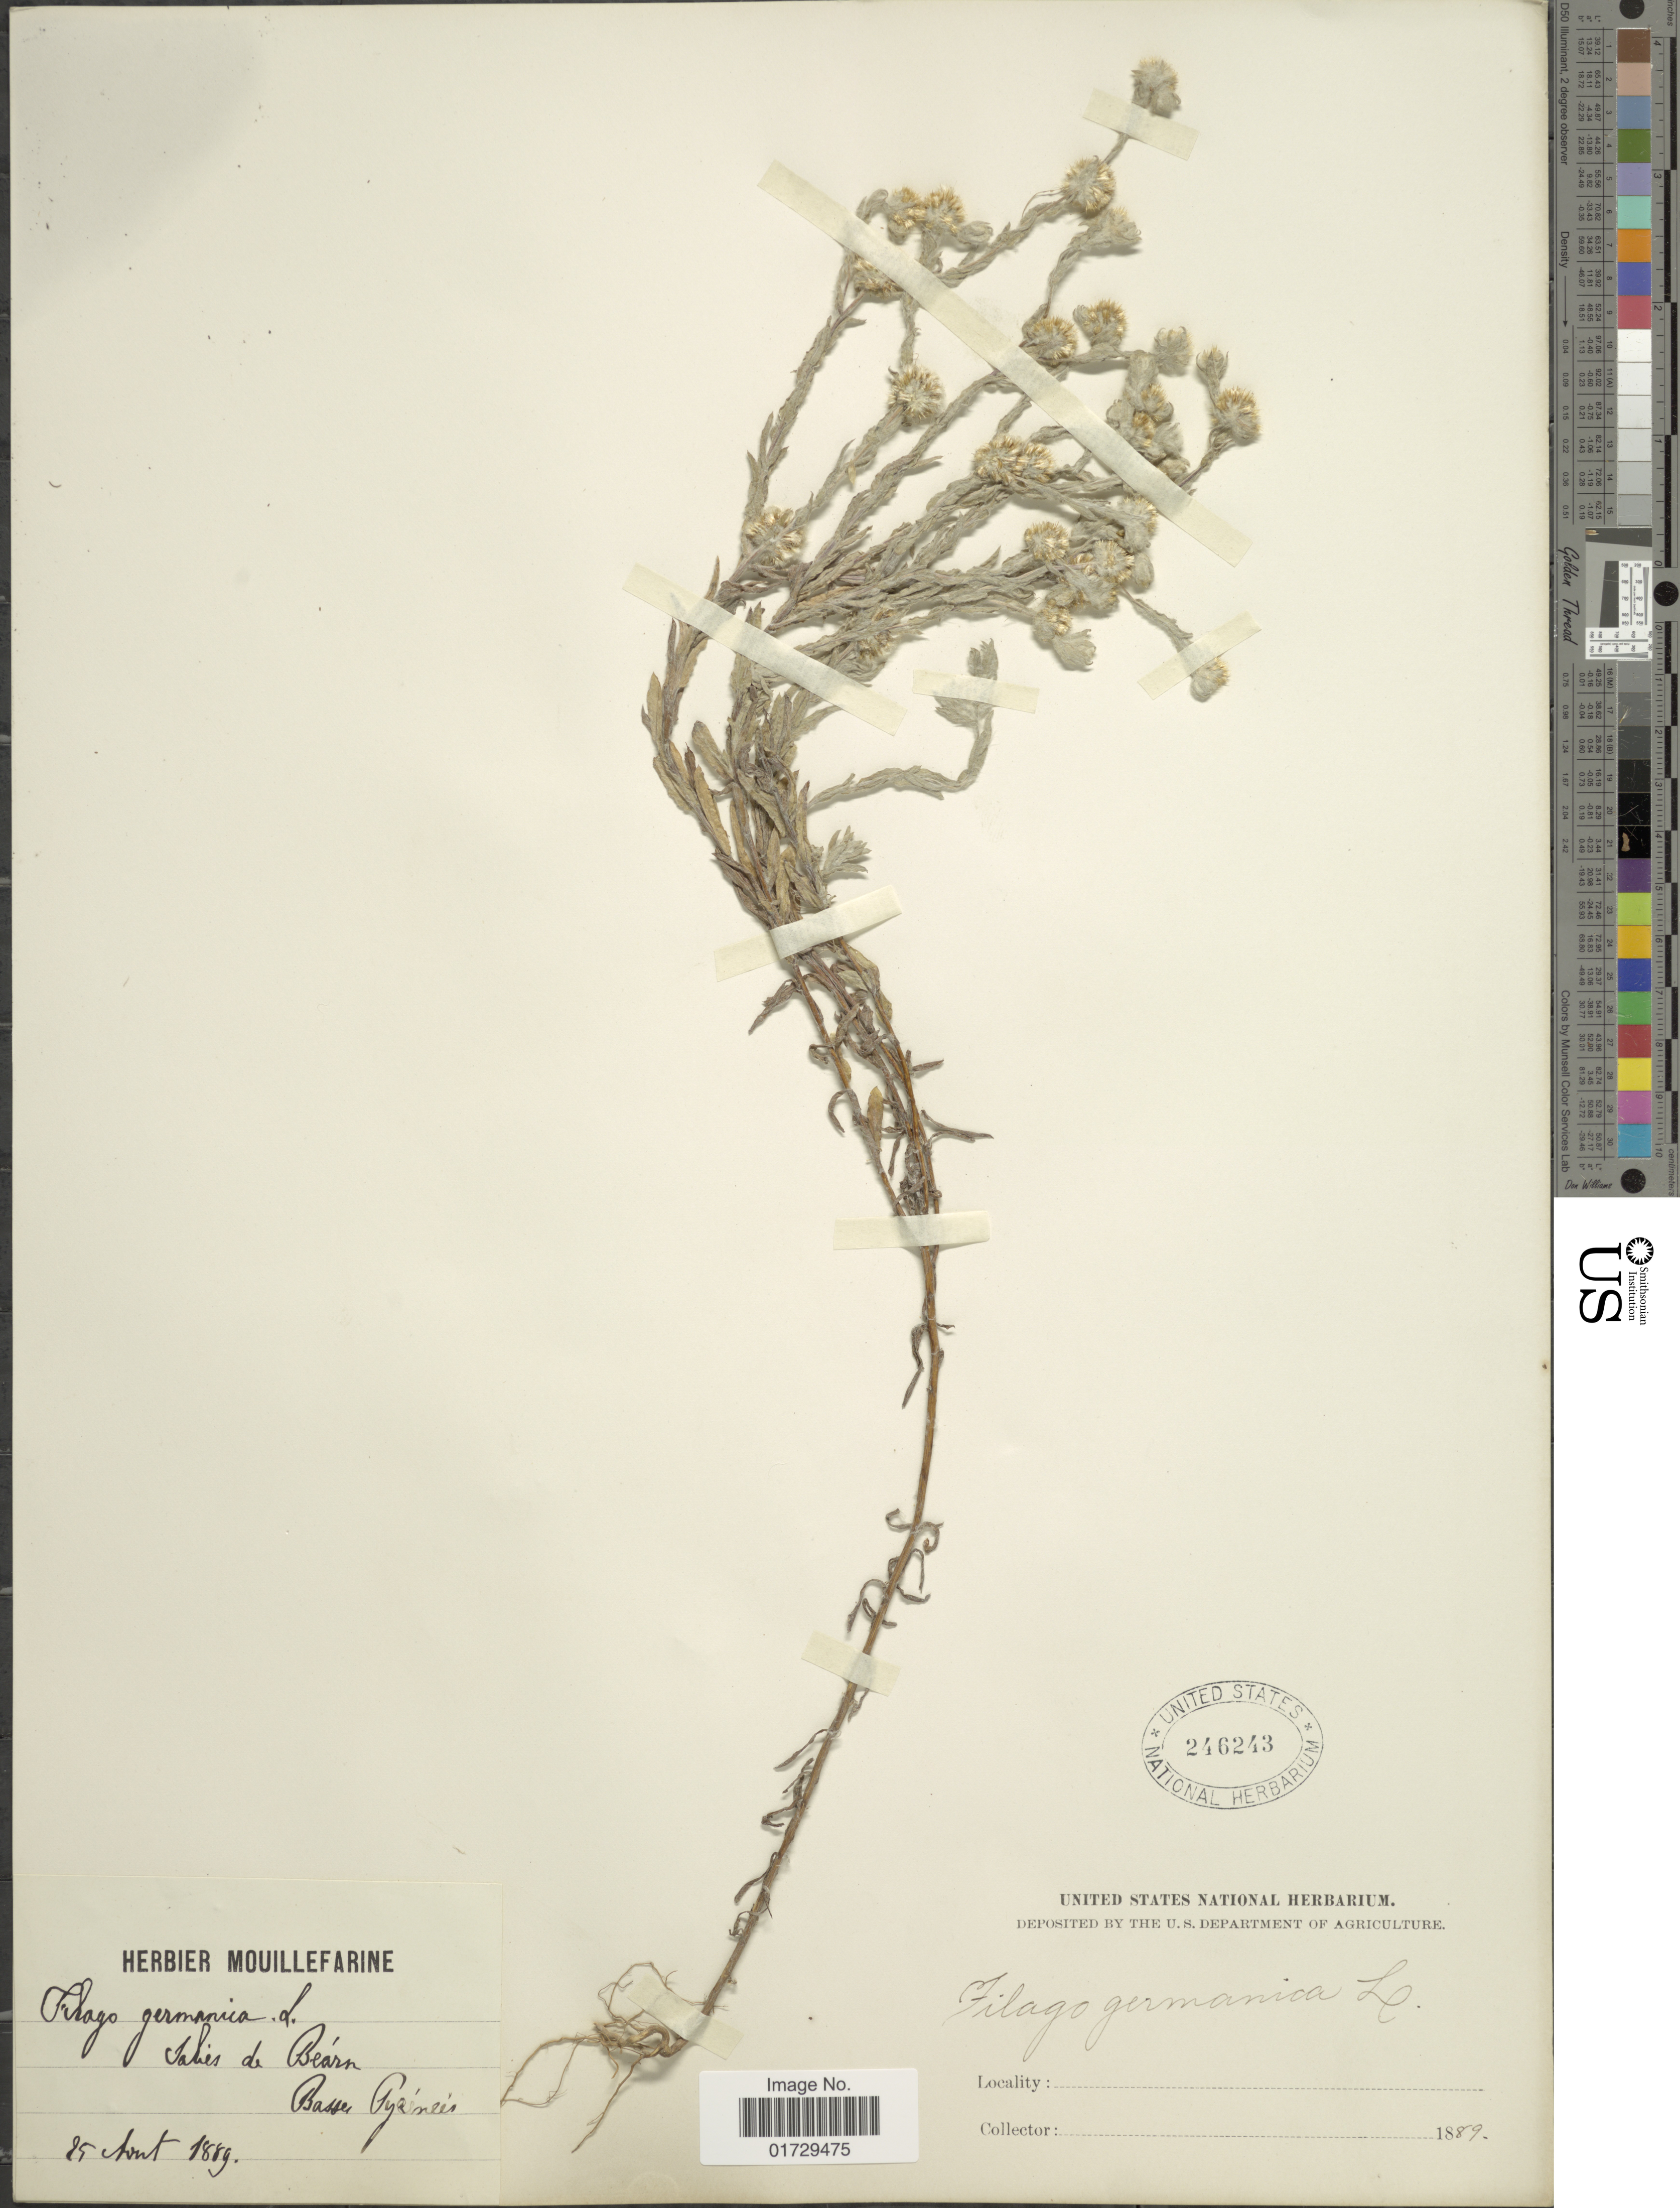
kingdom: Plantae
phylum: Tracheophyta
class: Magnoliopsida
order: Asterales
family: Asteraceae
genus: Filago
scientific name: Filago germanica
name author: (L.) Huds.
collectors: ex herb. Mouillefarine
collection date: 1889-08-25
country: France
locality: Sahes de Bearn, Basses Pyranees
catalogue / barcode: US 246243